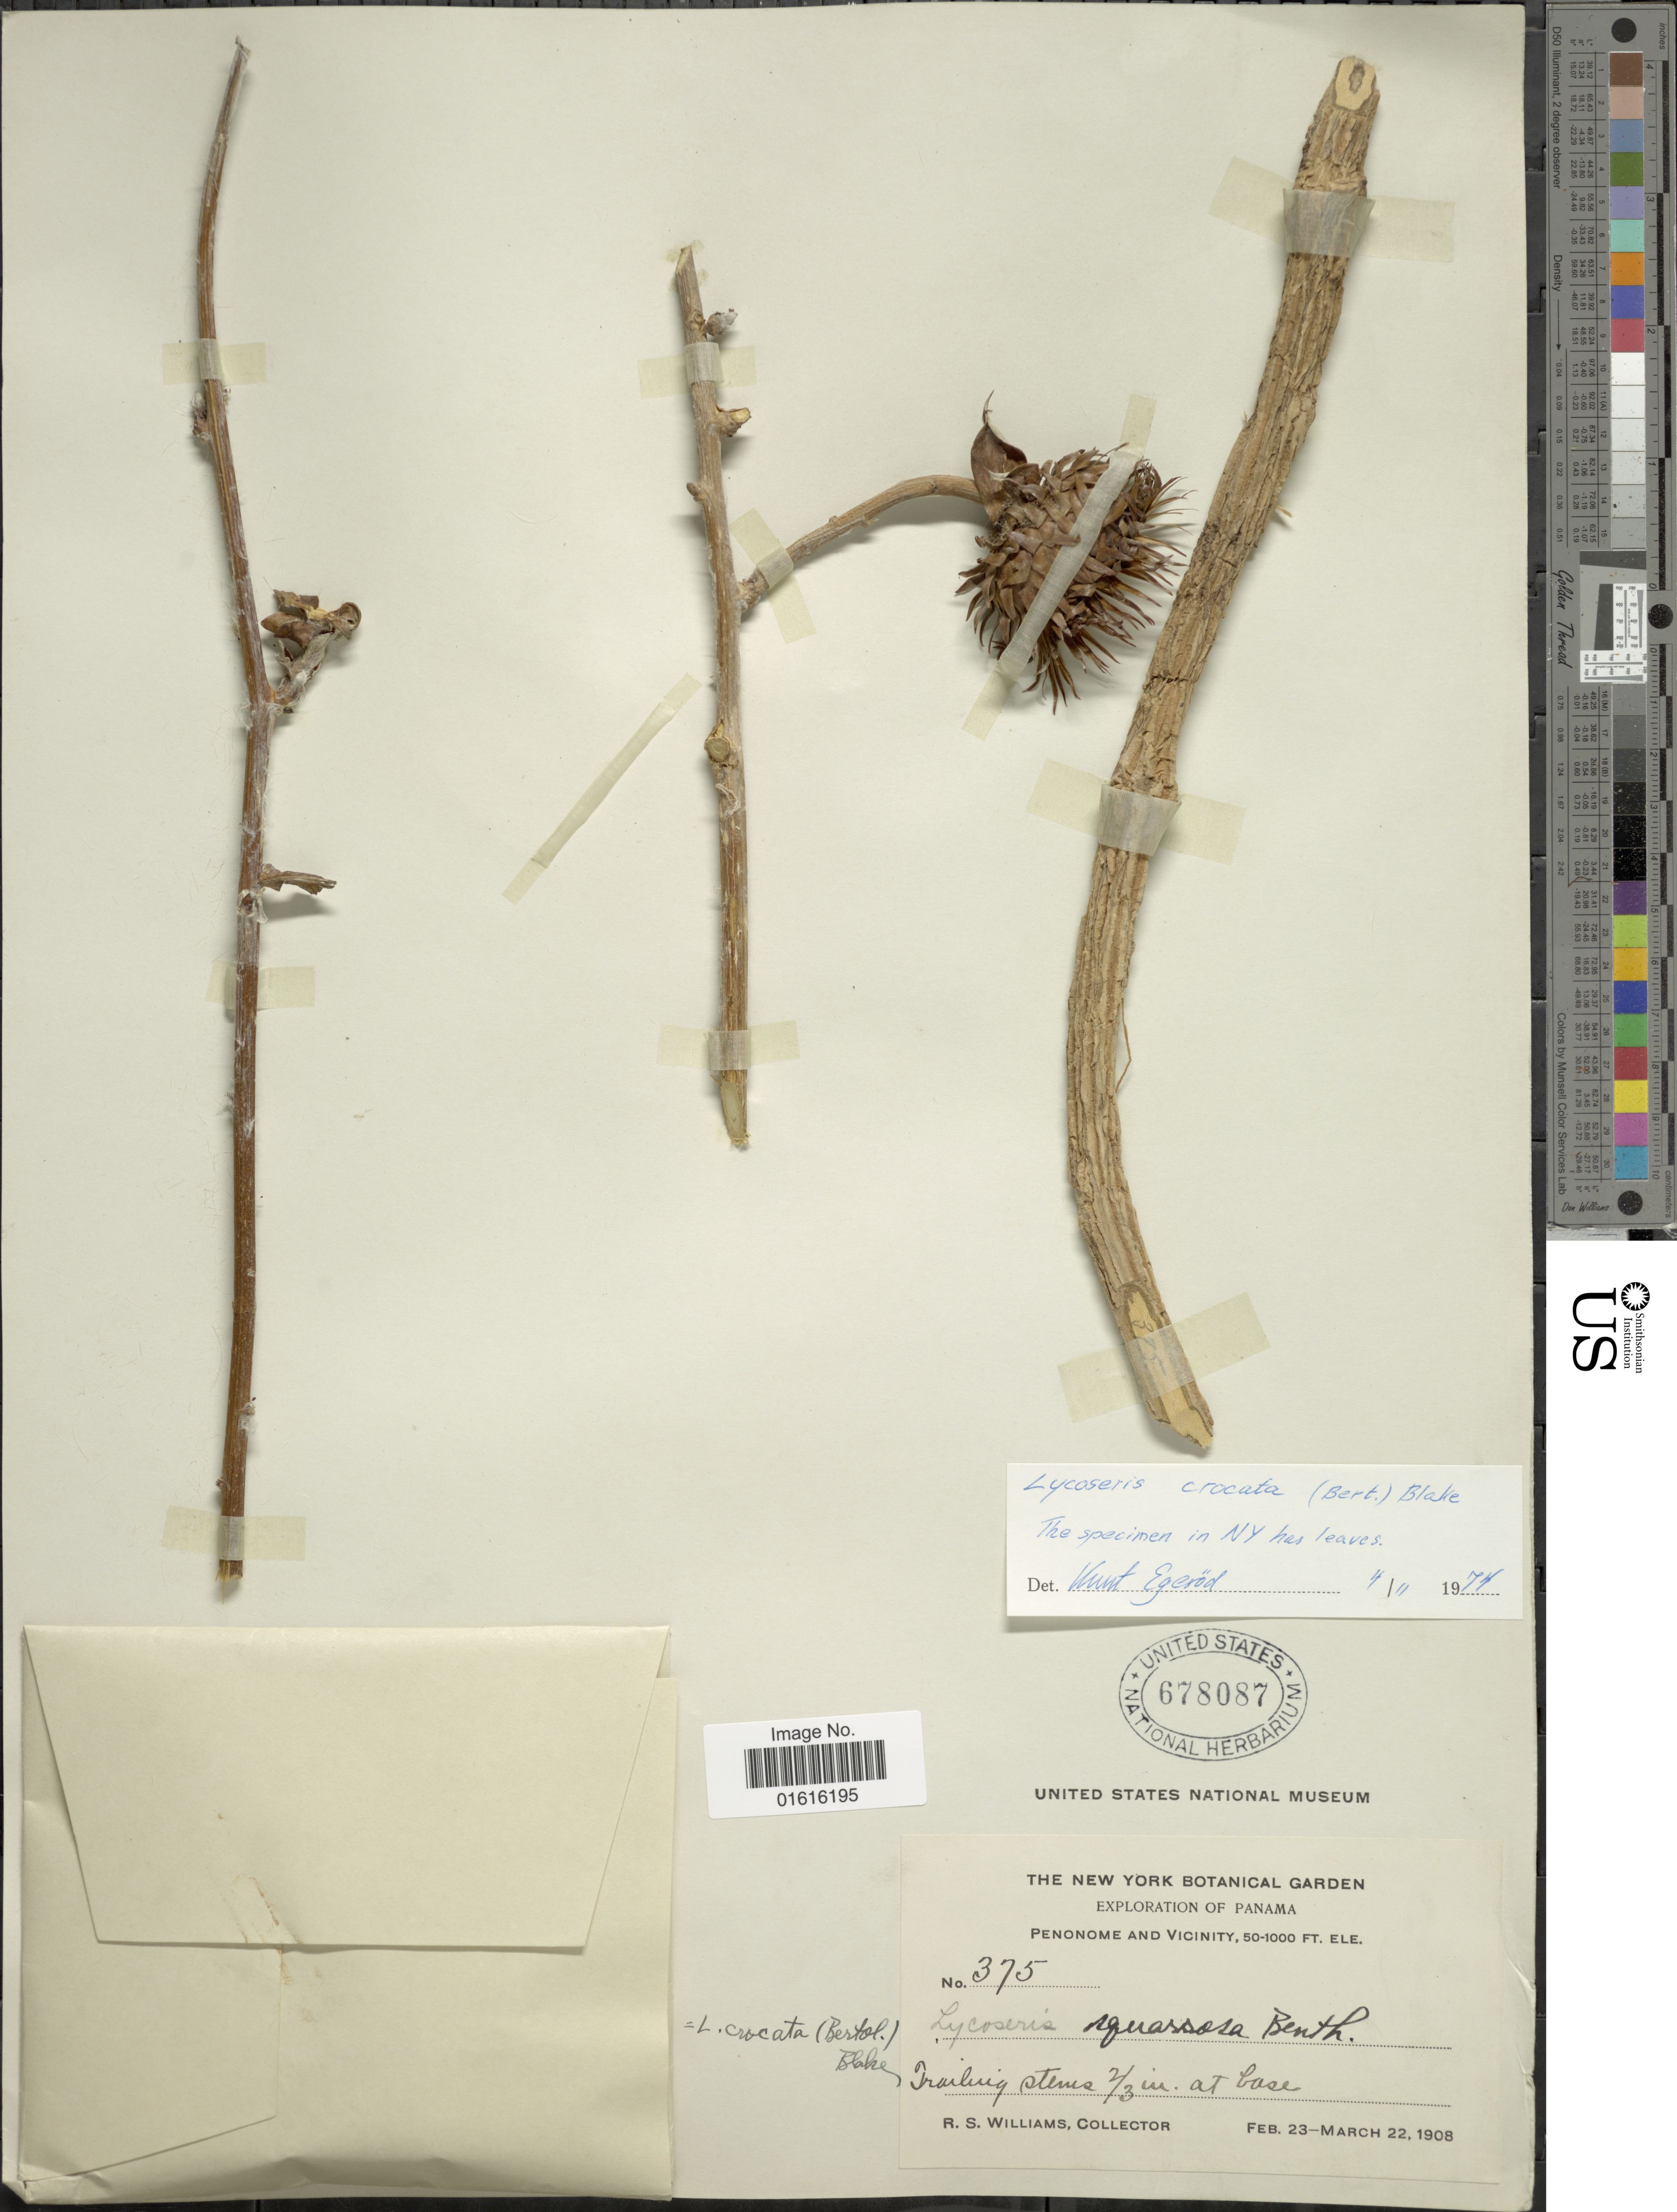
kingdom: Plantae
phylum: Tracheophyta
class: Magnoliopsida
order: Asterales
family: Asteraceae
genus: Lycoseris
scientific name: Lycoseris crocata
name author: S.F. Blake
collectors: R. S. Williams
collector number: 375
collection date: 1908-02-23/1908-03-22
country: Panama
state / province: Panamá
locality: Penonomé and Vicinity. Trailing stems 2/3 in. at base.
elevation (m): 15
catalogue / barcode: US 678087